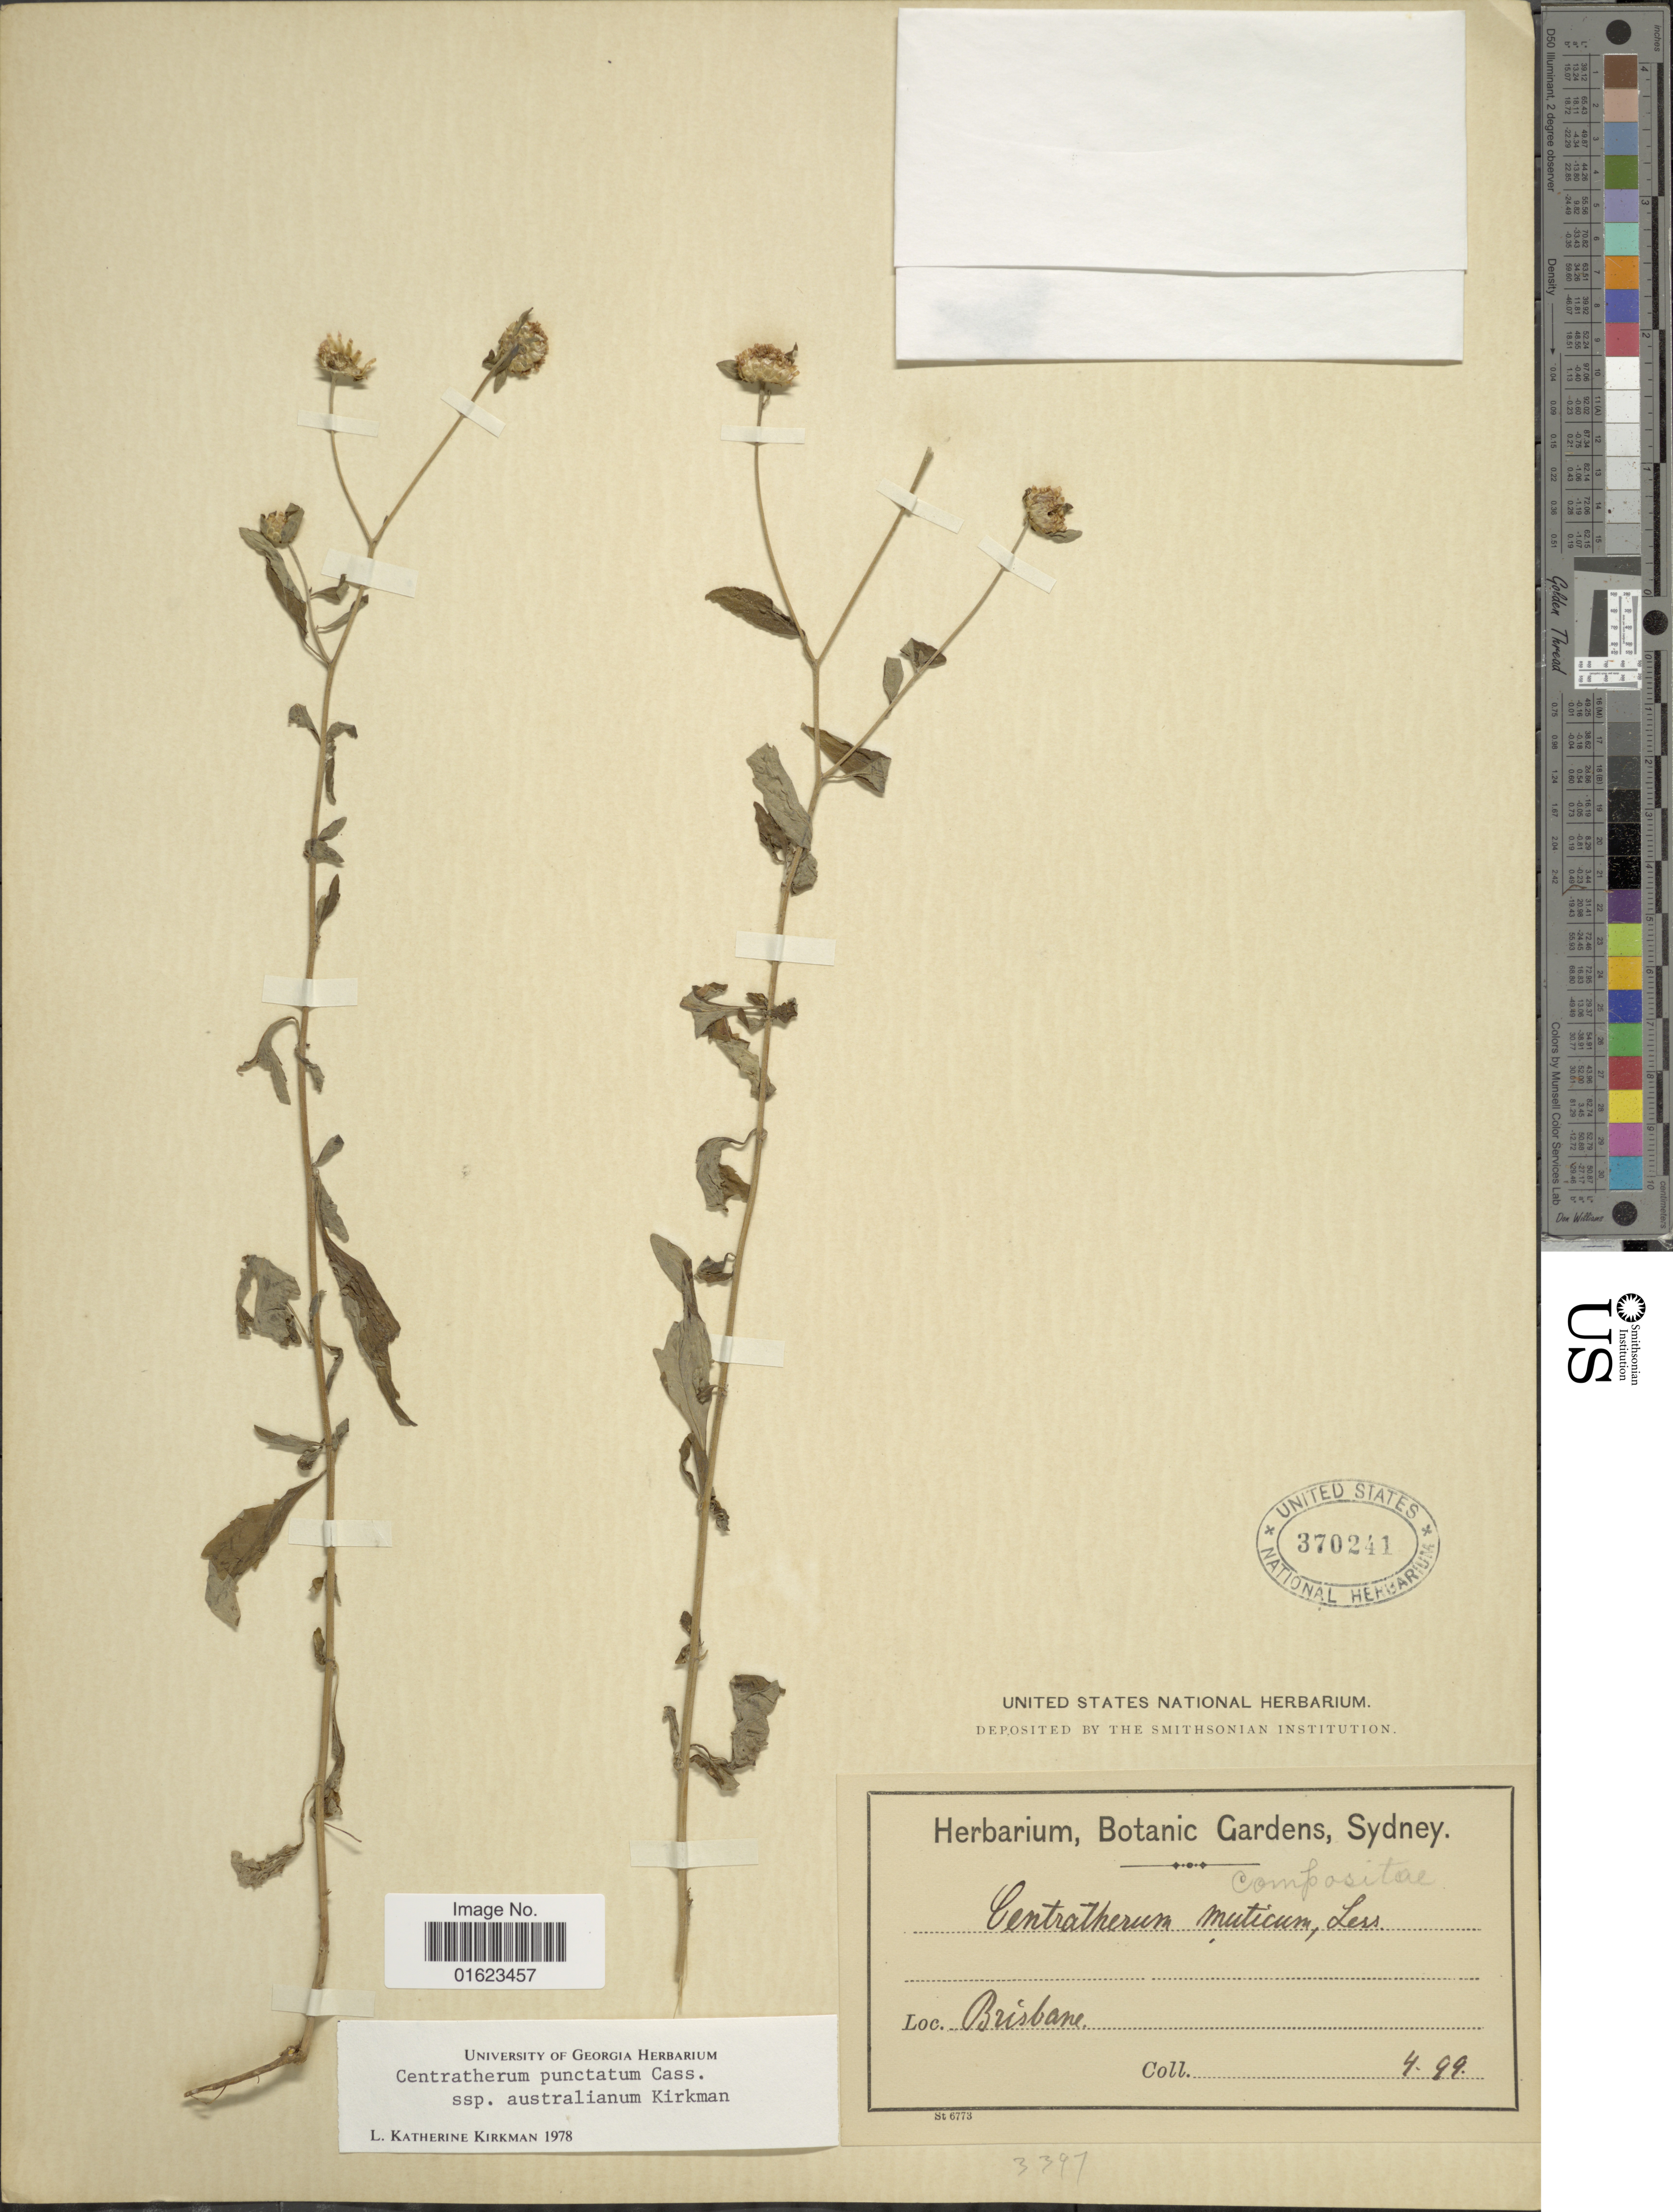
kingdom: Plantae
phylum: Tracheophyta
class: Magnoliopsida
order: Asterales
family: Asteraceae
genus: Centratherum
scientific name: Centratherum punctatum subsp. australianum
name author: Kirkman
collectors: ex Herb. Bot. Gard. Sydney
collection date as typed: Transcribed d/m/y: /4/99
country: Australia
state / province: Queensland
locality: Brisbane.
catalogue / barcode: US 370241